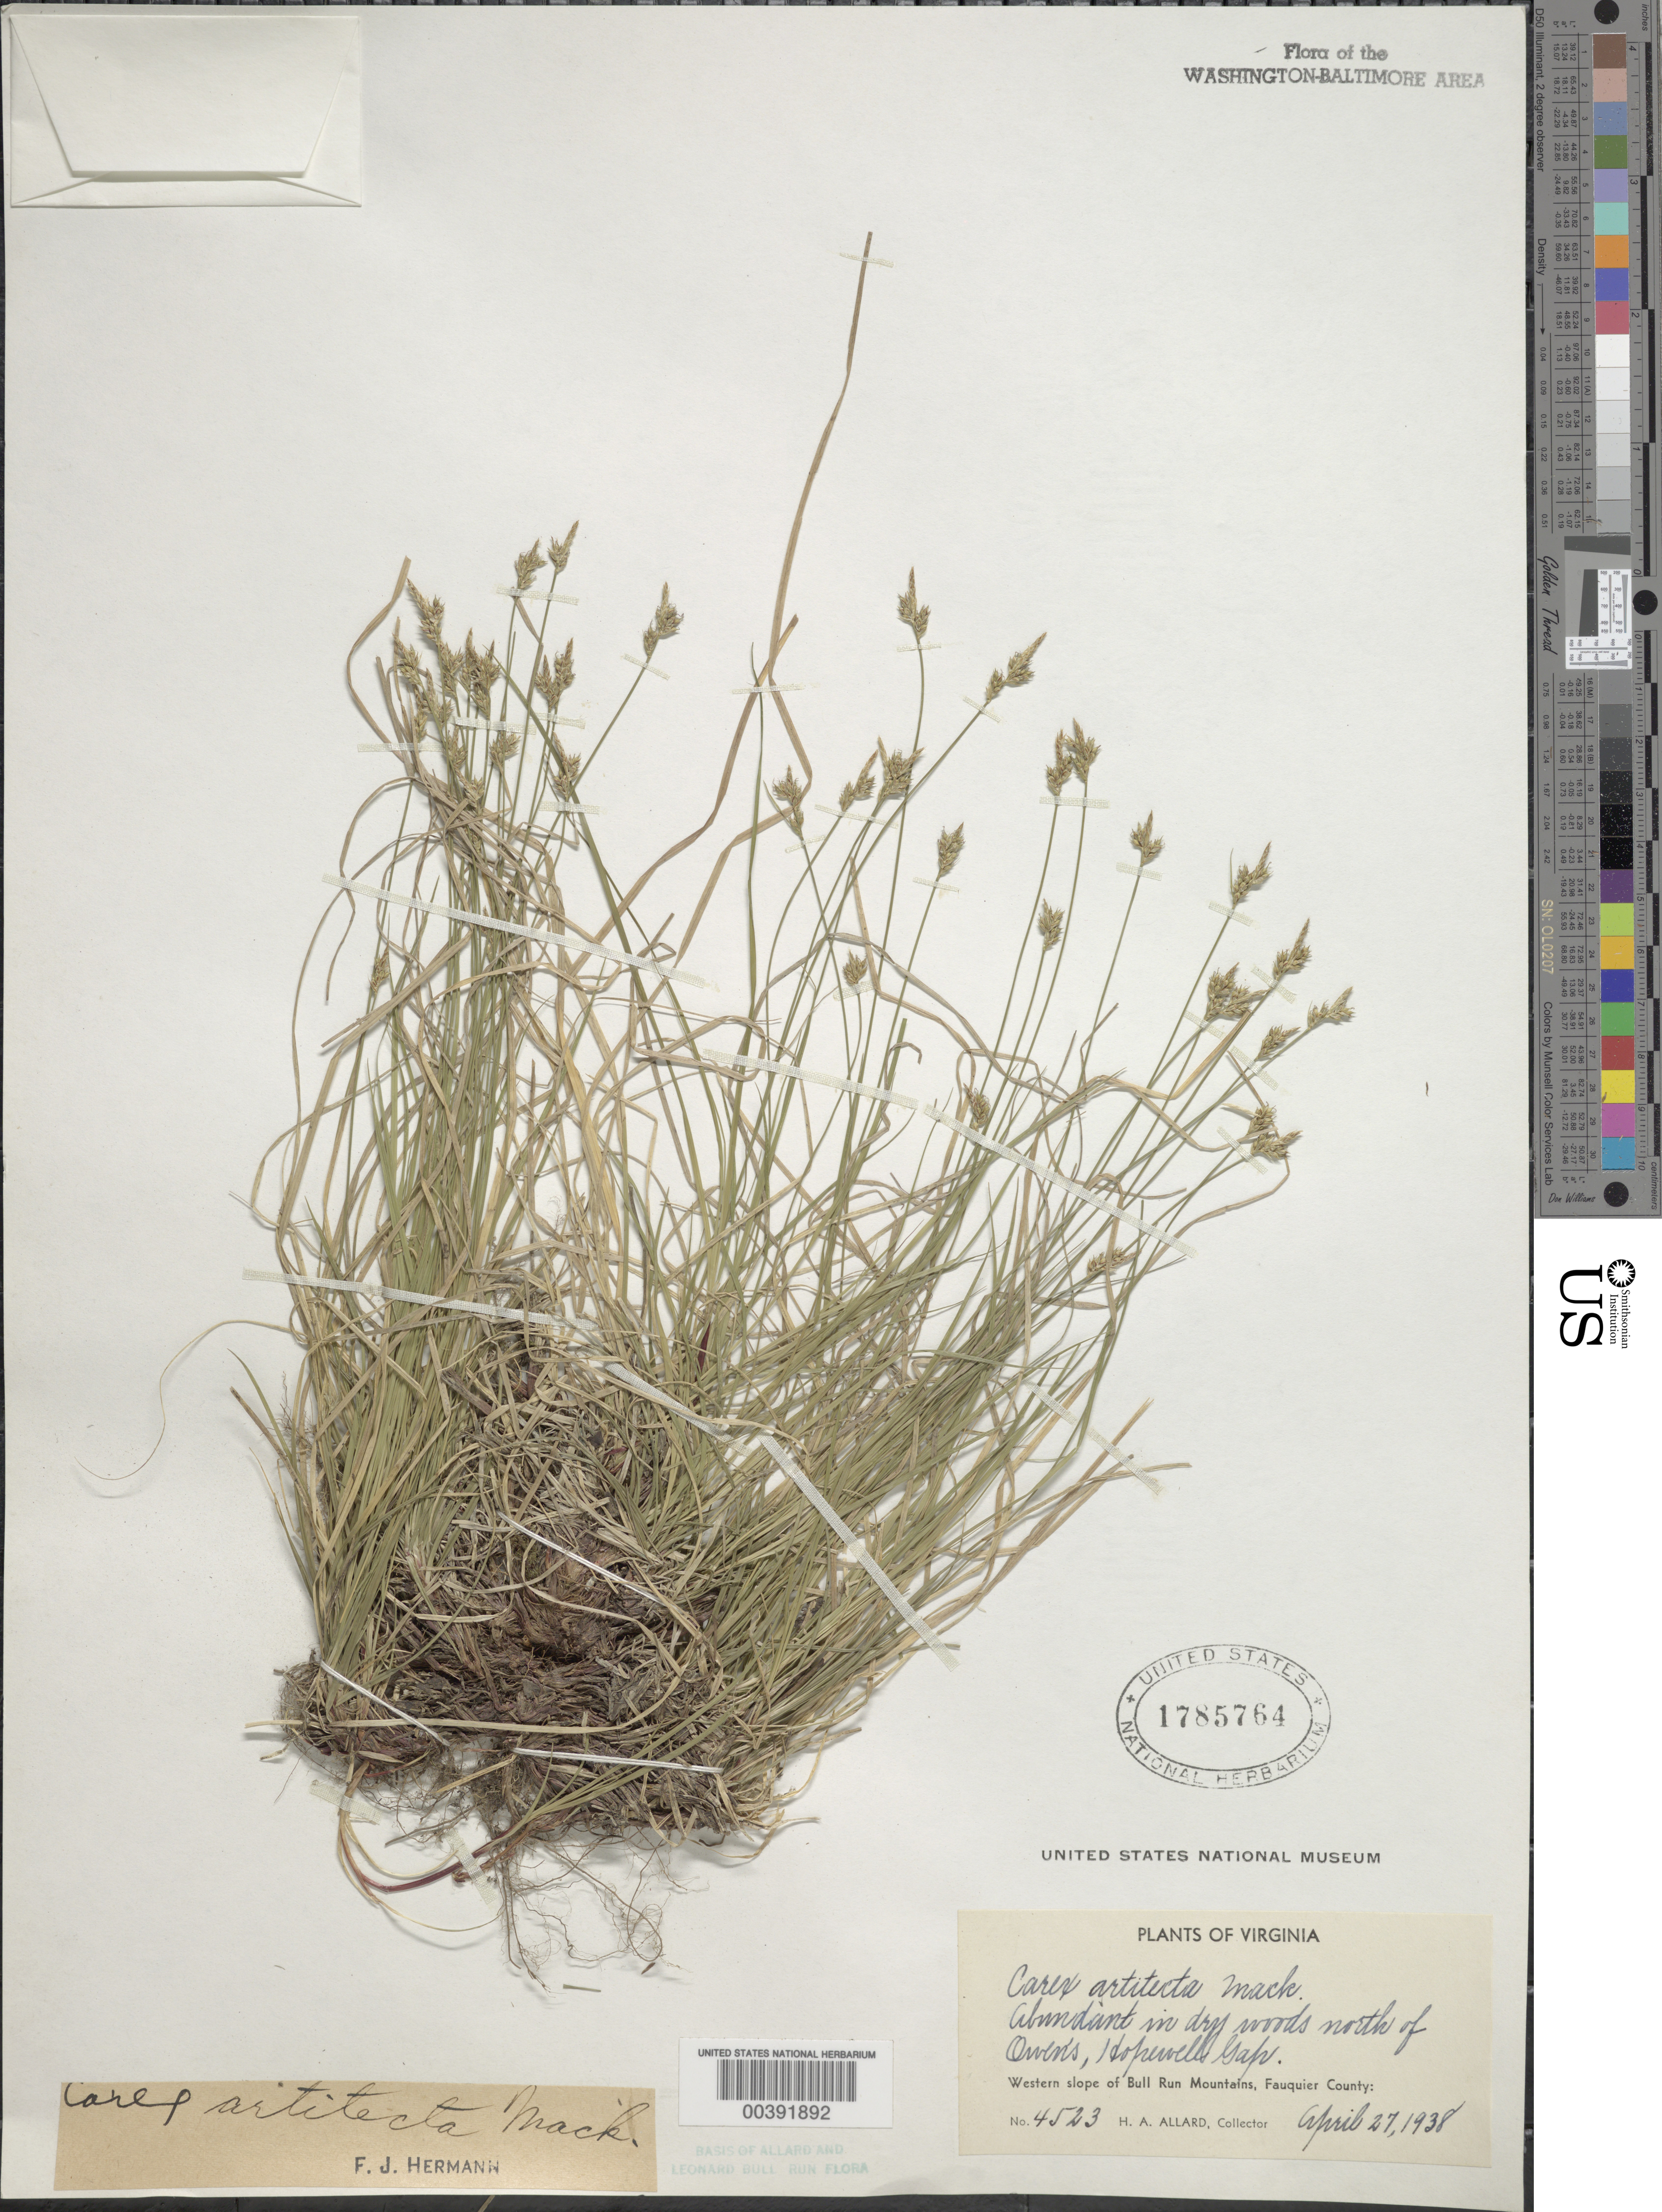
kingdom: Plantae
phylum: Tracheophyta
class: Liliopsida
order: Poales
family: Cyperaceae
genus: Carex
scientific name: Carex albicans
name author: Willd. ex Spreng.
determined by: Shetler, Stanwyn G., (US), NMNH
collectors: H. A. Allard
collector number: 4523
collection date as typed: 27 Apr 1938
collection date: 1938-04-27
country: United States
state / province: Virginia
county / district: Fauquier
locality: Hopewell Gap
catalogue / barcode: US 1785764